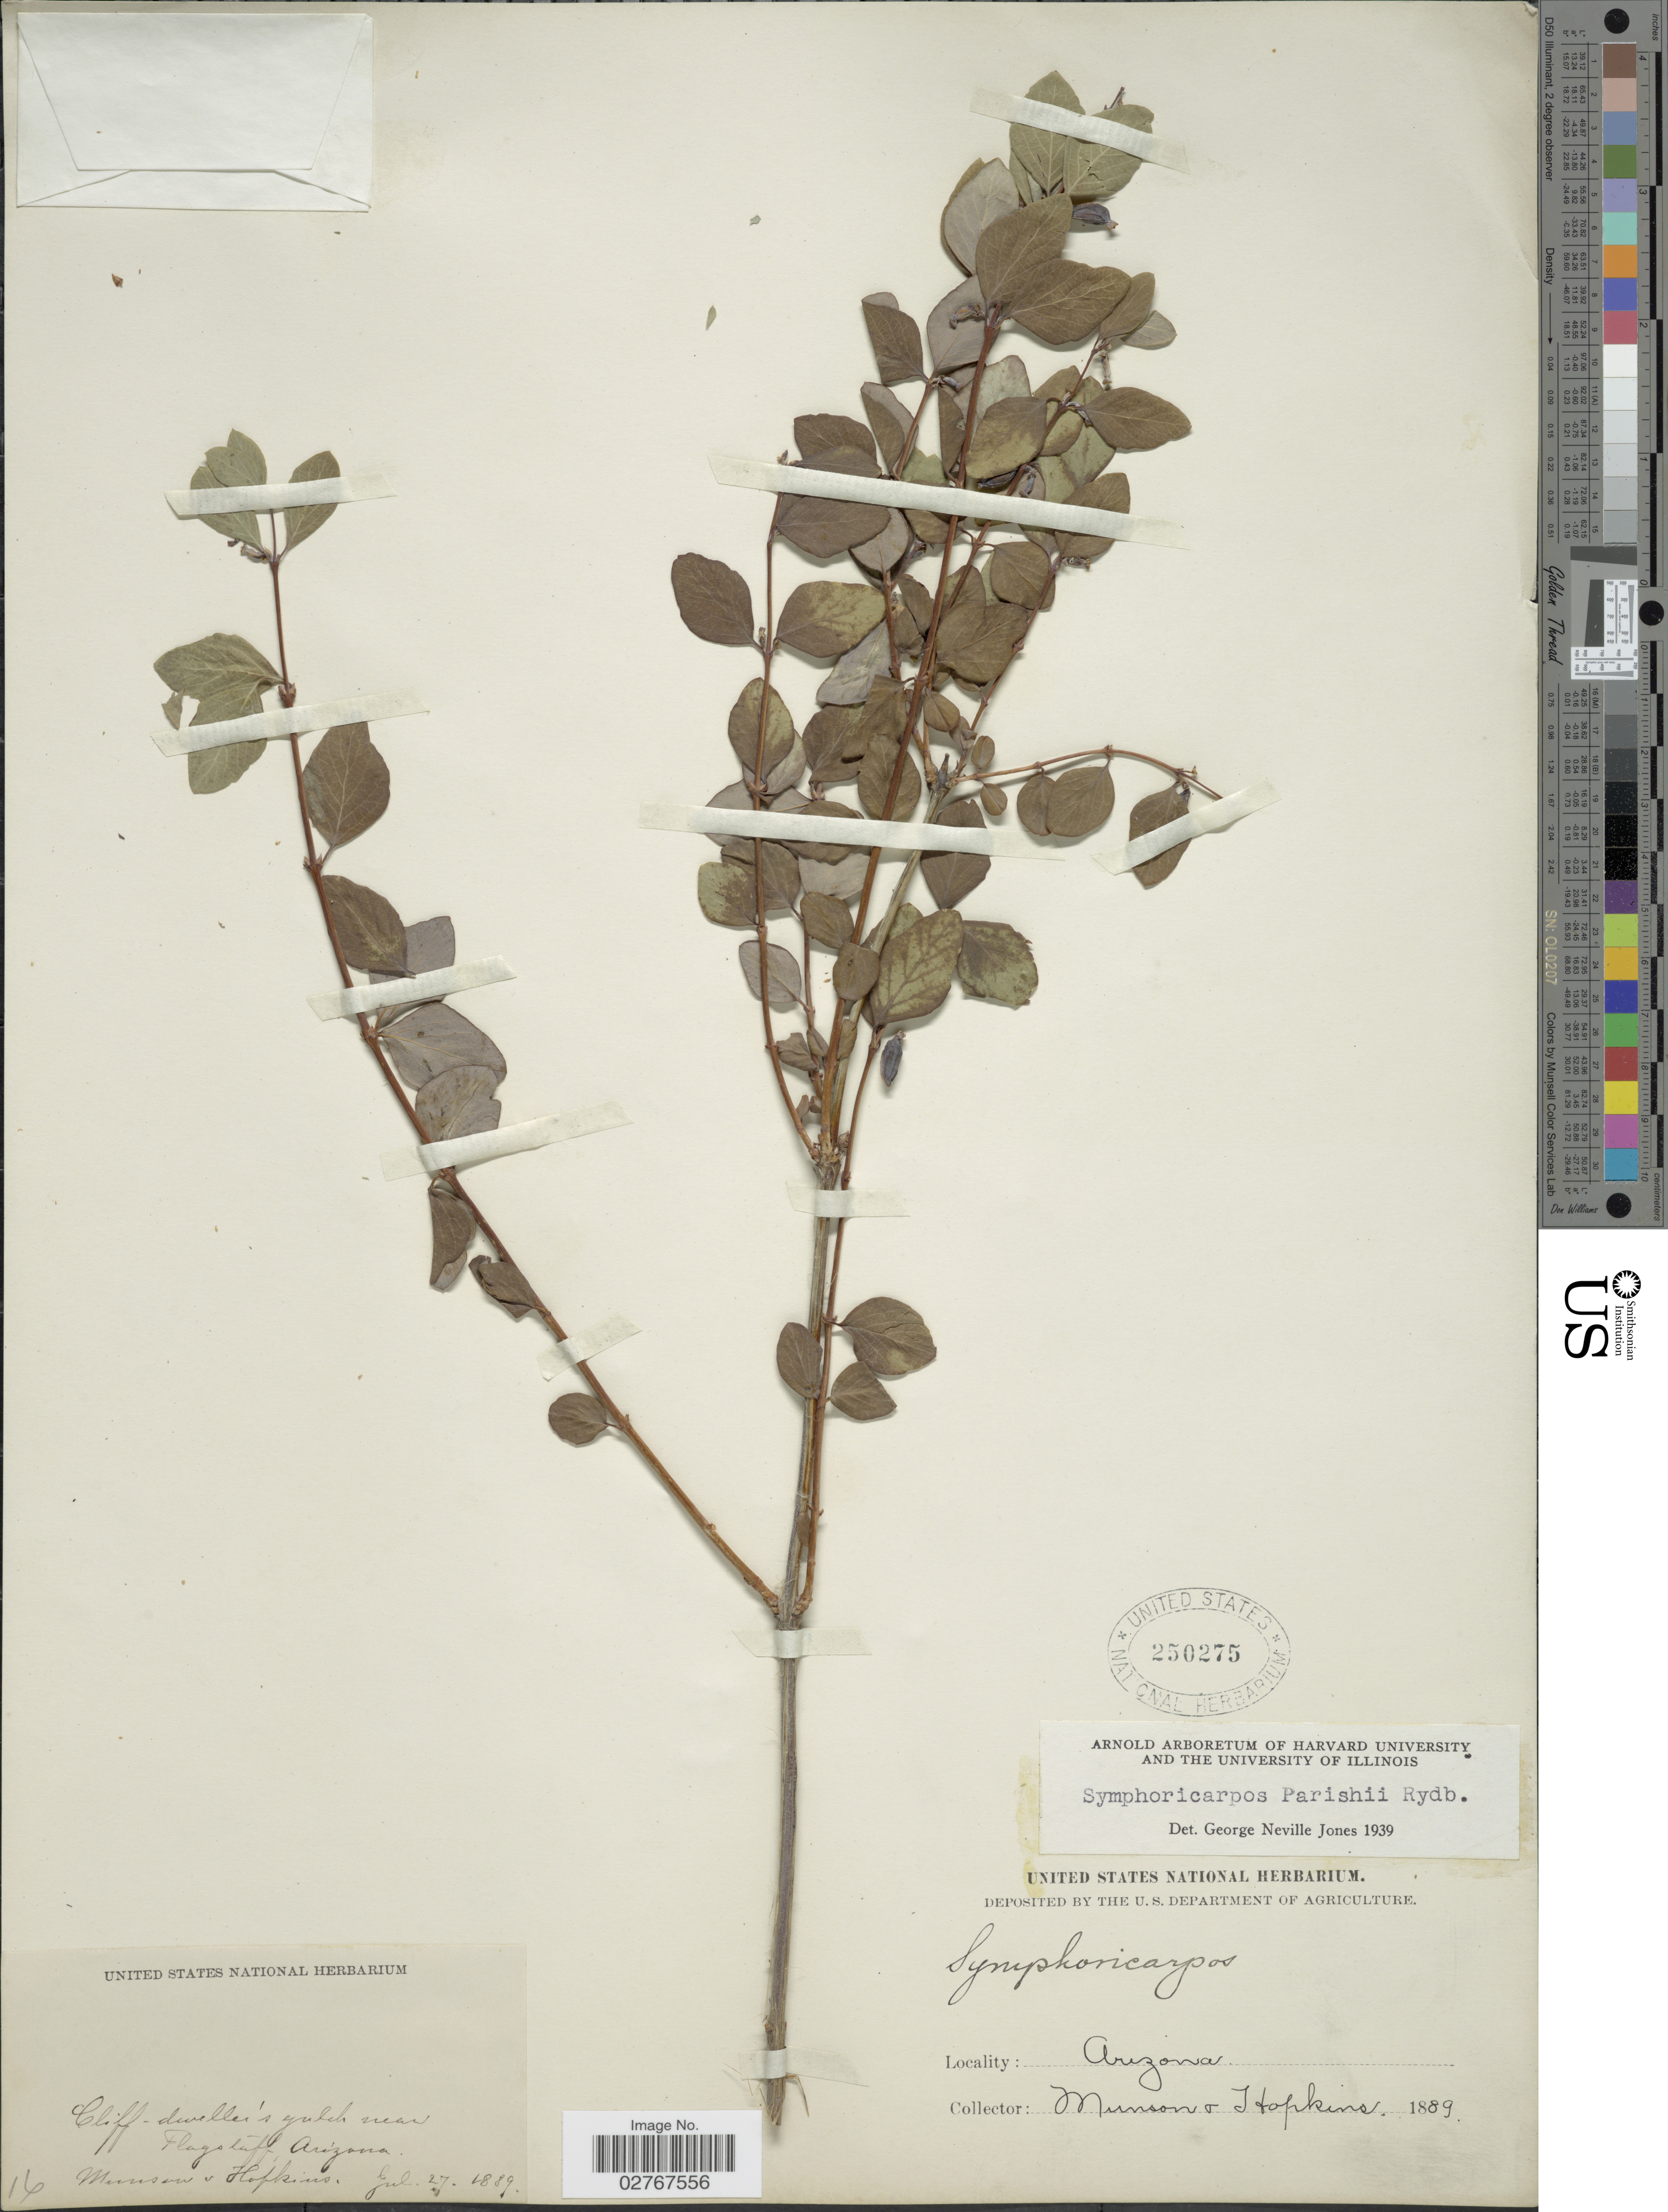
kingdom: Plantae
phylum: Tracheophyta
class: Magnoliopsida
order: Dipsacales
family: Caprifoliaceae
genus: Symphoricarpos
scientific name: Symphoricarpos parishii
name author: Rydb.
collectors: -. Munson & -. Hopkins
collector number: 16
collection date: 1889-07-27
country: United States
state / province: Arizona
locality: Cliff-dwelles's gulch near Flagstaff.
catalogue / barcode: US 250275